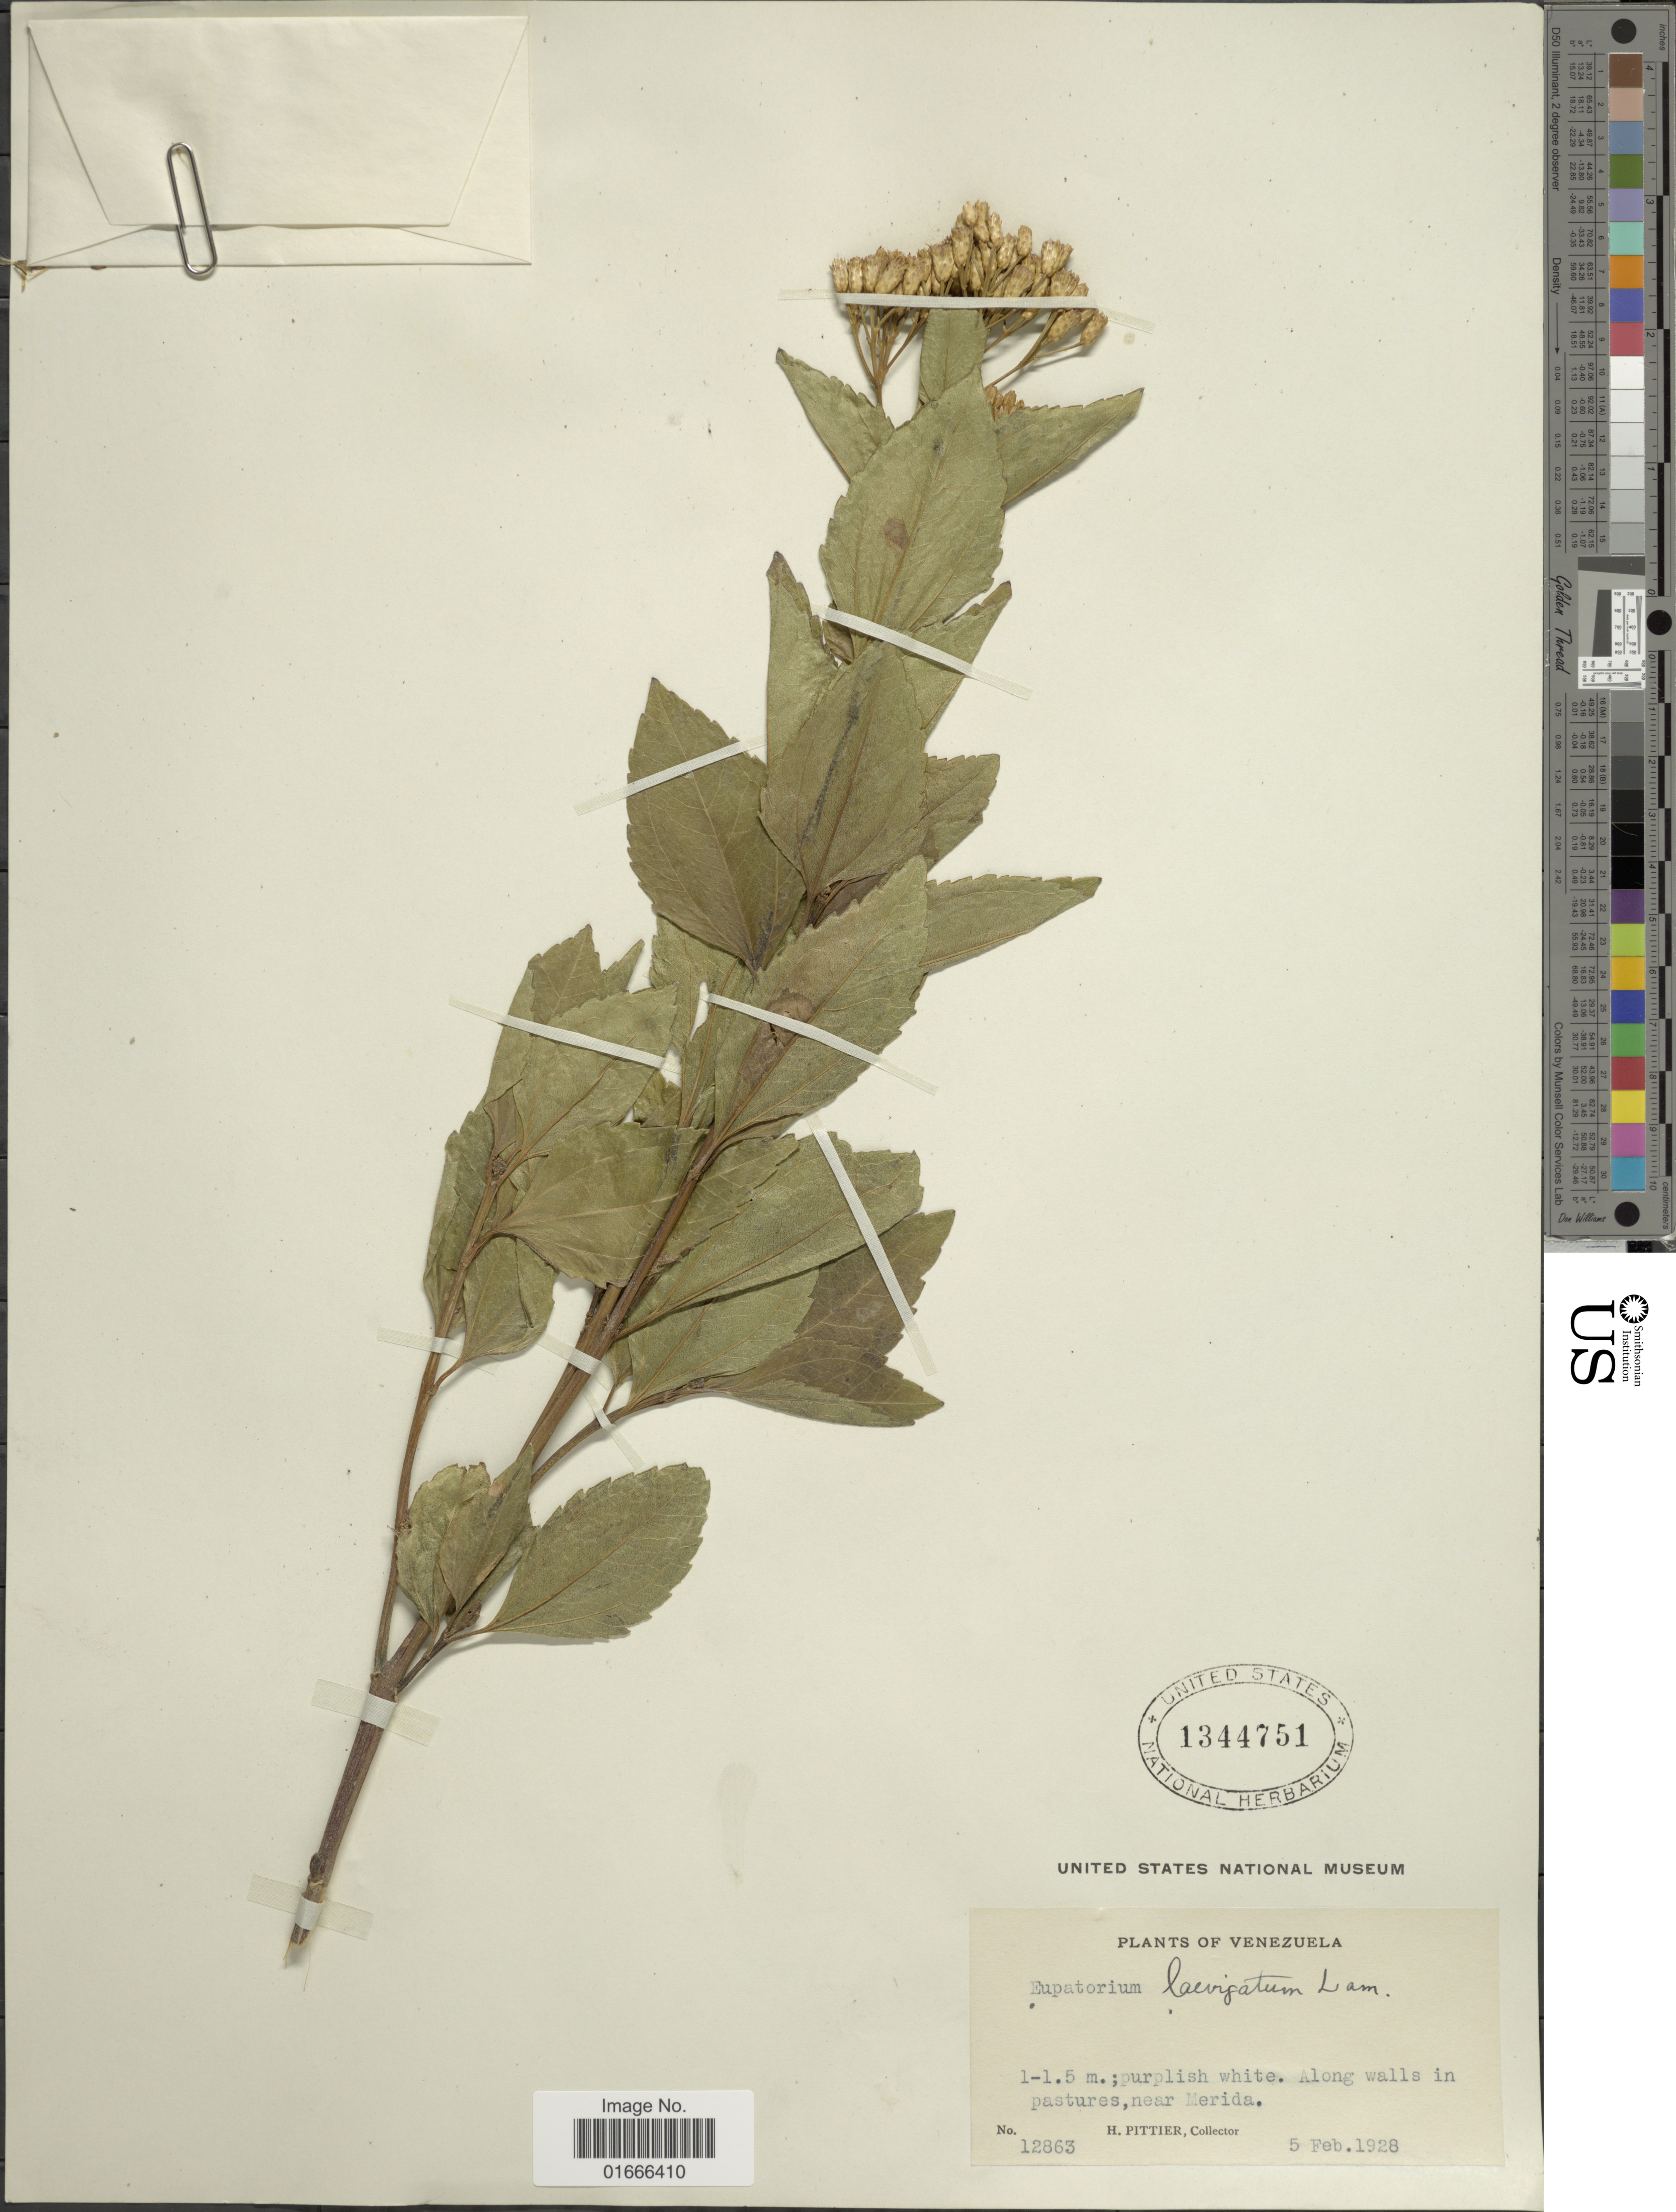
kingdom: Plantae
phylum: Tracheophyta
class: Magnoliopsida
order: Asterales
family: Asteraceae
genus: Chromolaena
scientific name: Chromolaena laevigata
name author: (Lam.) R.M. King & H. Rob.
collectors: H. F. Pittier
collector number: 12863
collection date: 1928-02-05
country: Venezuela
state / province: Mérida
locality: Near Merida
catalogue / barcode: US 1344751